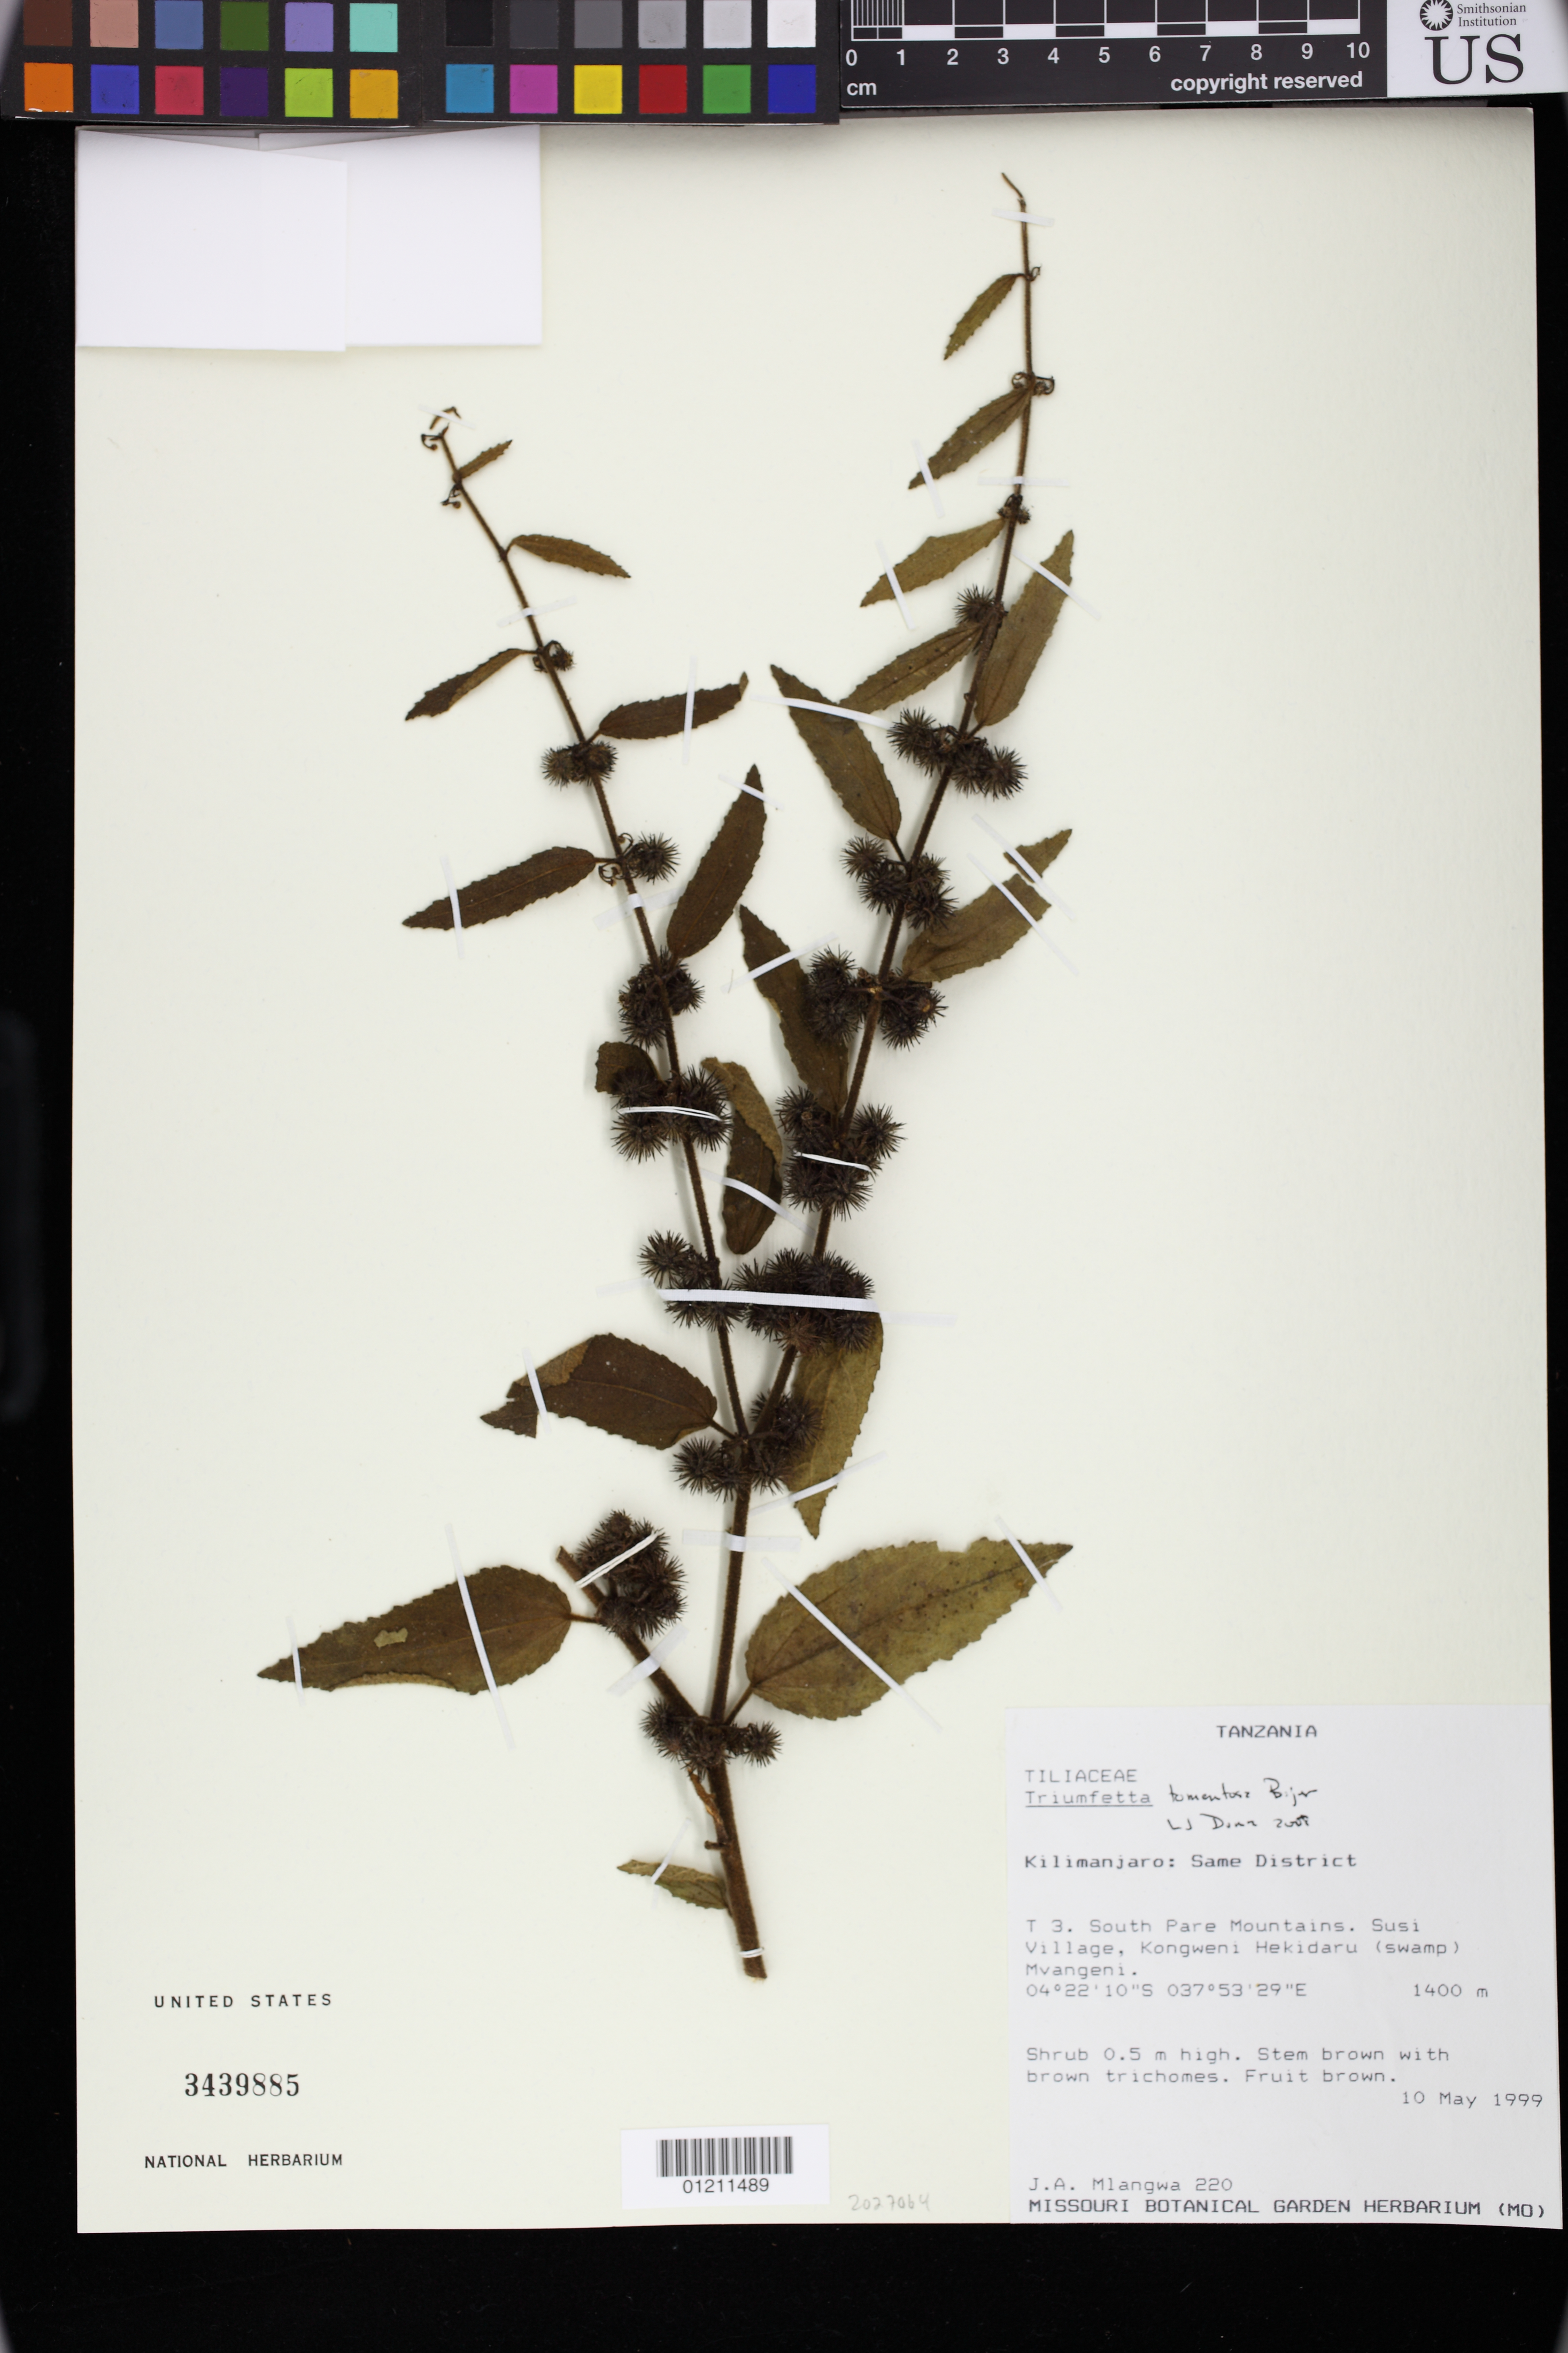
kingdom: Plantae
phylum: Tracheophyta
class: Magnoliopsida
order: Malvales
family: Malvaceae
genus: Triumfetta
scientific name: Triumfetta tomentosa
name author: Bojer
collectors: J. Mlangwa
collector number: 220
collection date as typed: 05 Oct 1999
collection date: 1999-10-05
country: Tanzania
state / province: Kilimanjaro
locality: Kilimanjaro: Same District . T3. South Pare Mountains. Susi Village, Konweni Hekidaru (swamp) Mvangeni.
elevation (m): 1400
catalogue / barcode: US 3439885